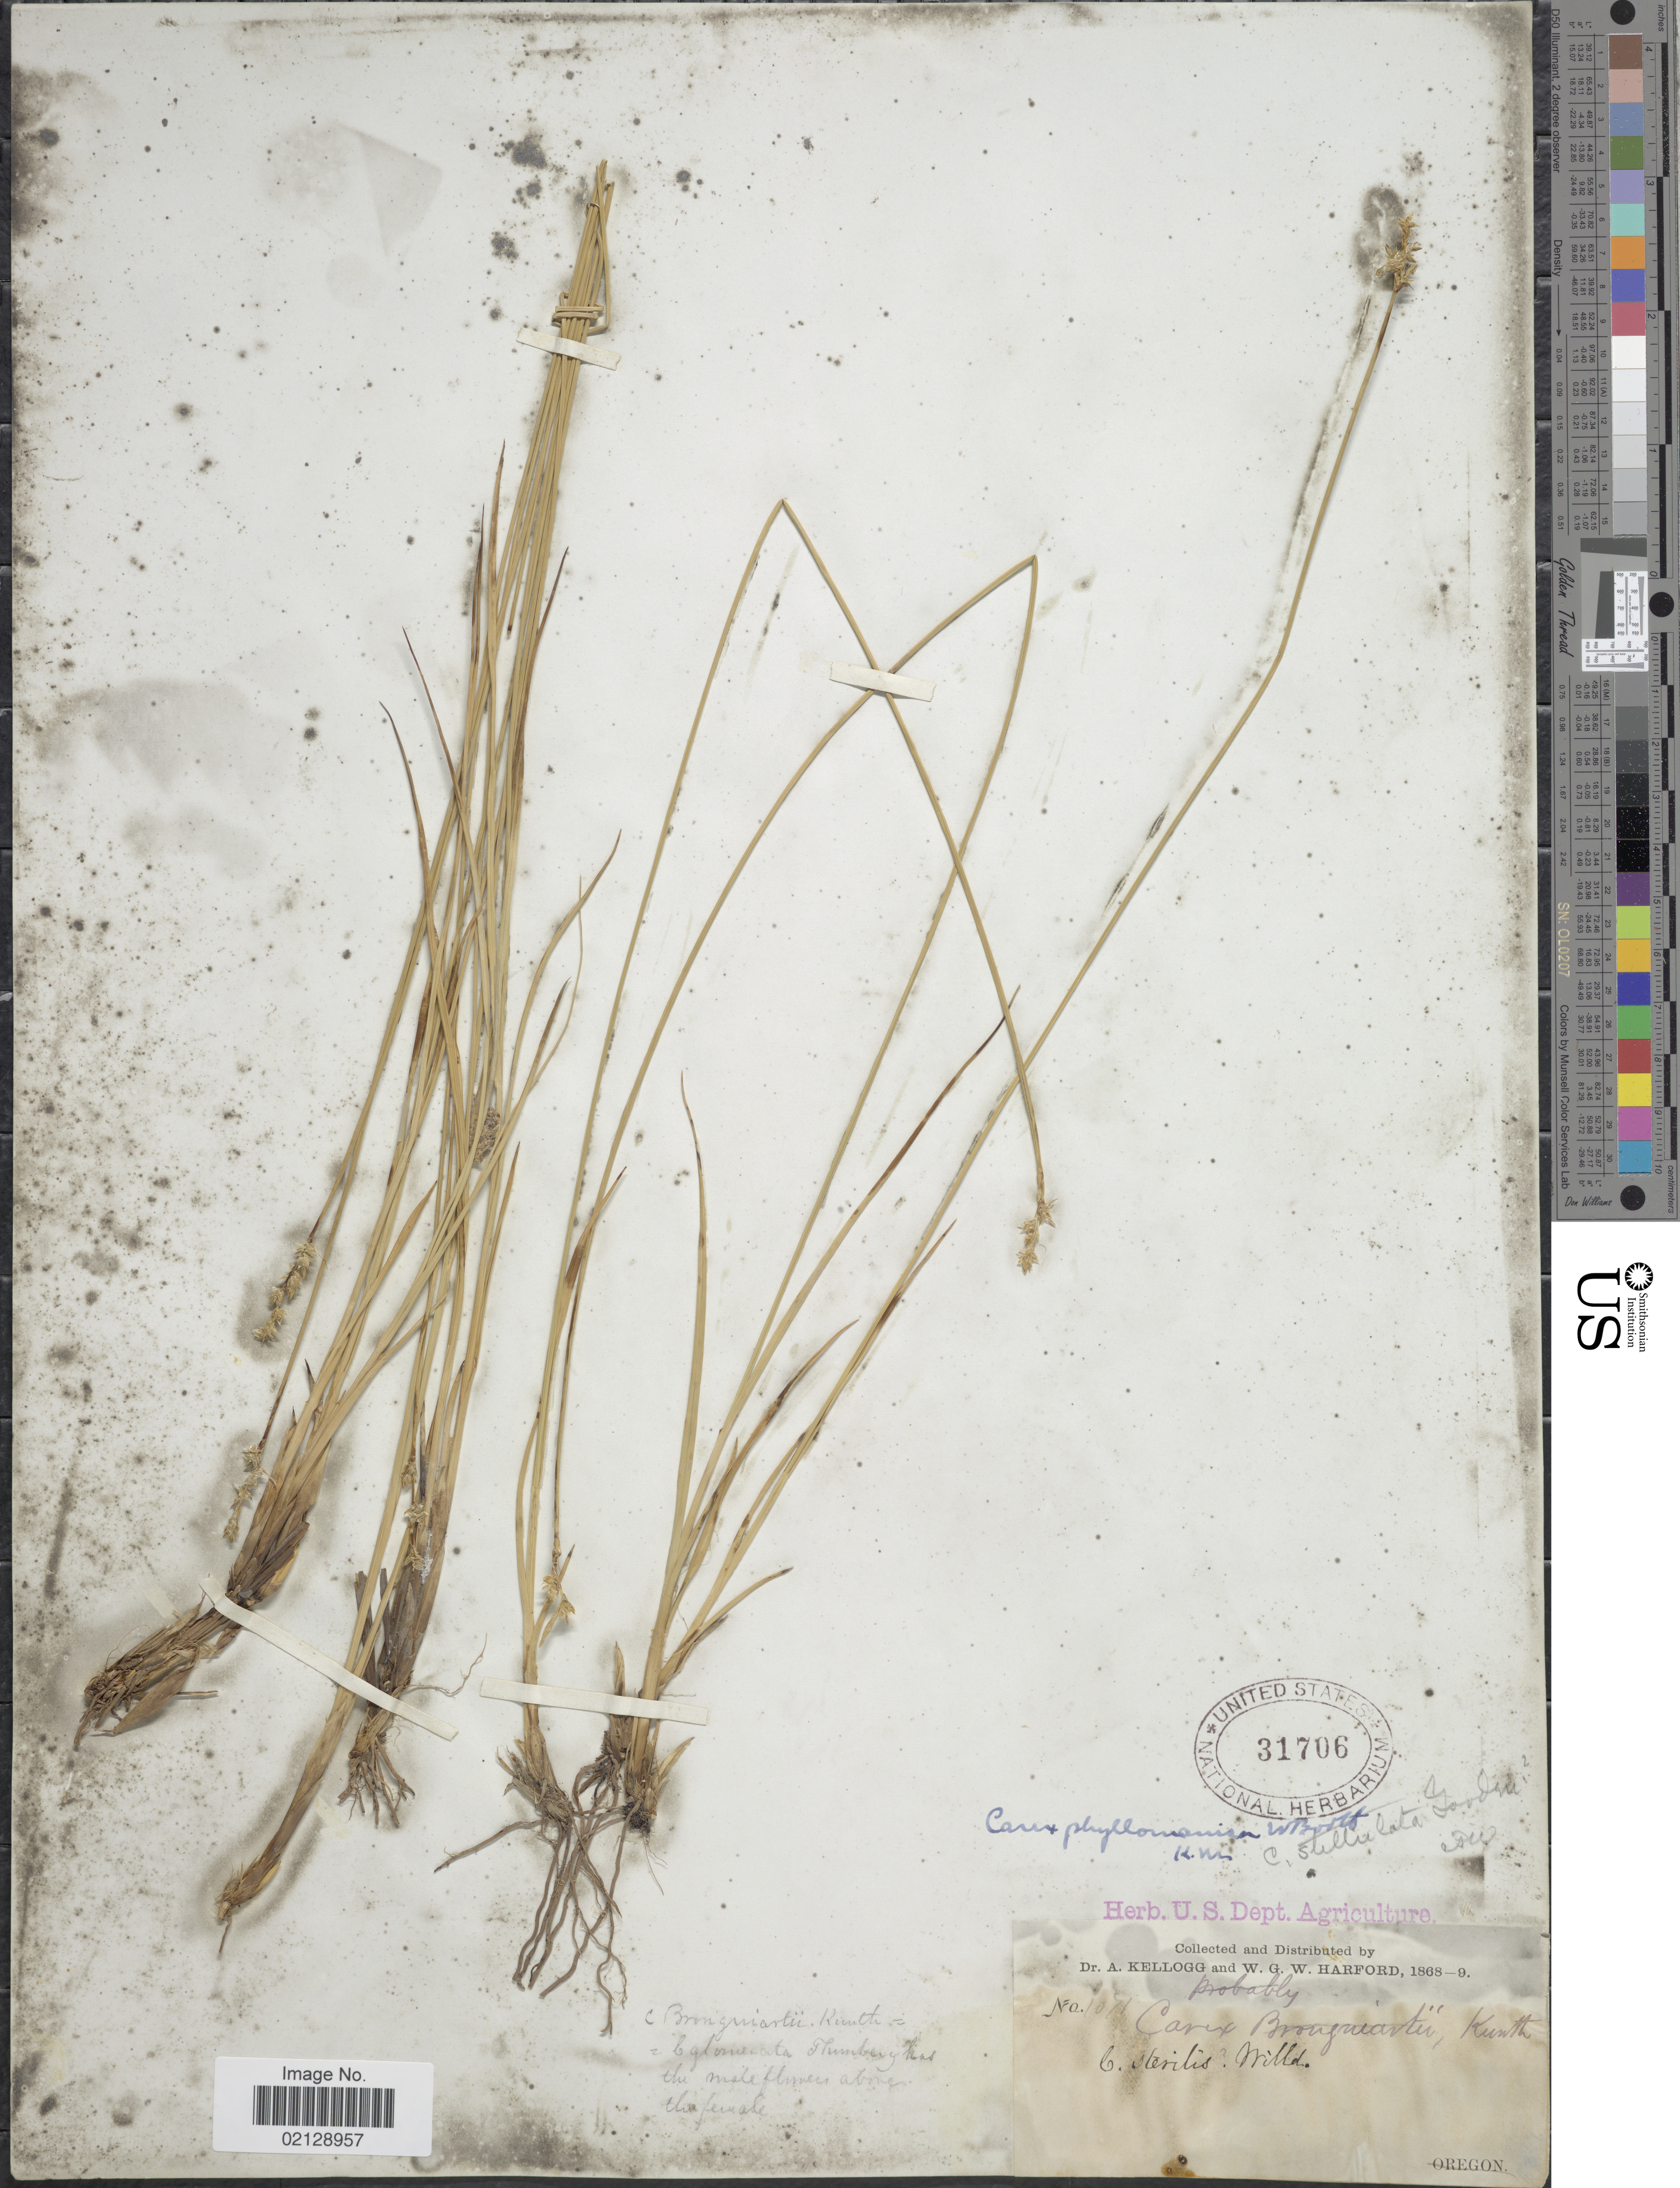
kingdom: Plantae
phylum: Tracheophyta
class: Liliopsida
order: Poales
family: Cyperaceae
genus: Carex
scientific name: Carex echinata subsp. phyllomanica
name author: (W. Boott) Reznicek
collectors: A. Kellog & W. G. W. Harford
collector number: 1071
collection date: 1868/1869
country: United States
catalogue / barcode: US 31706